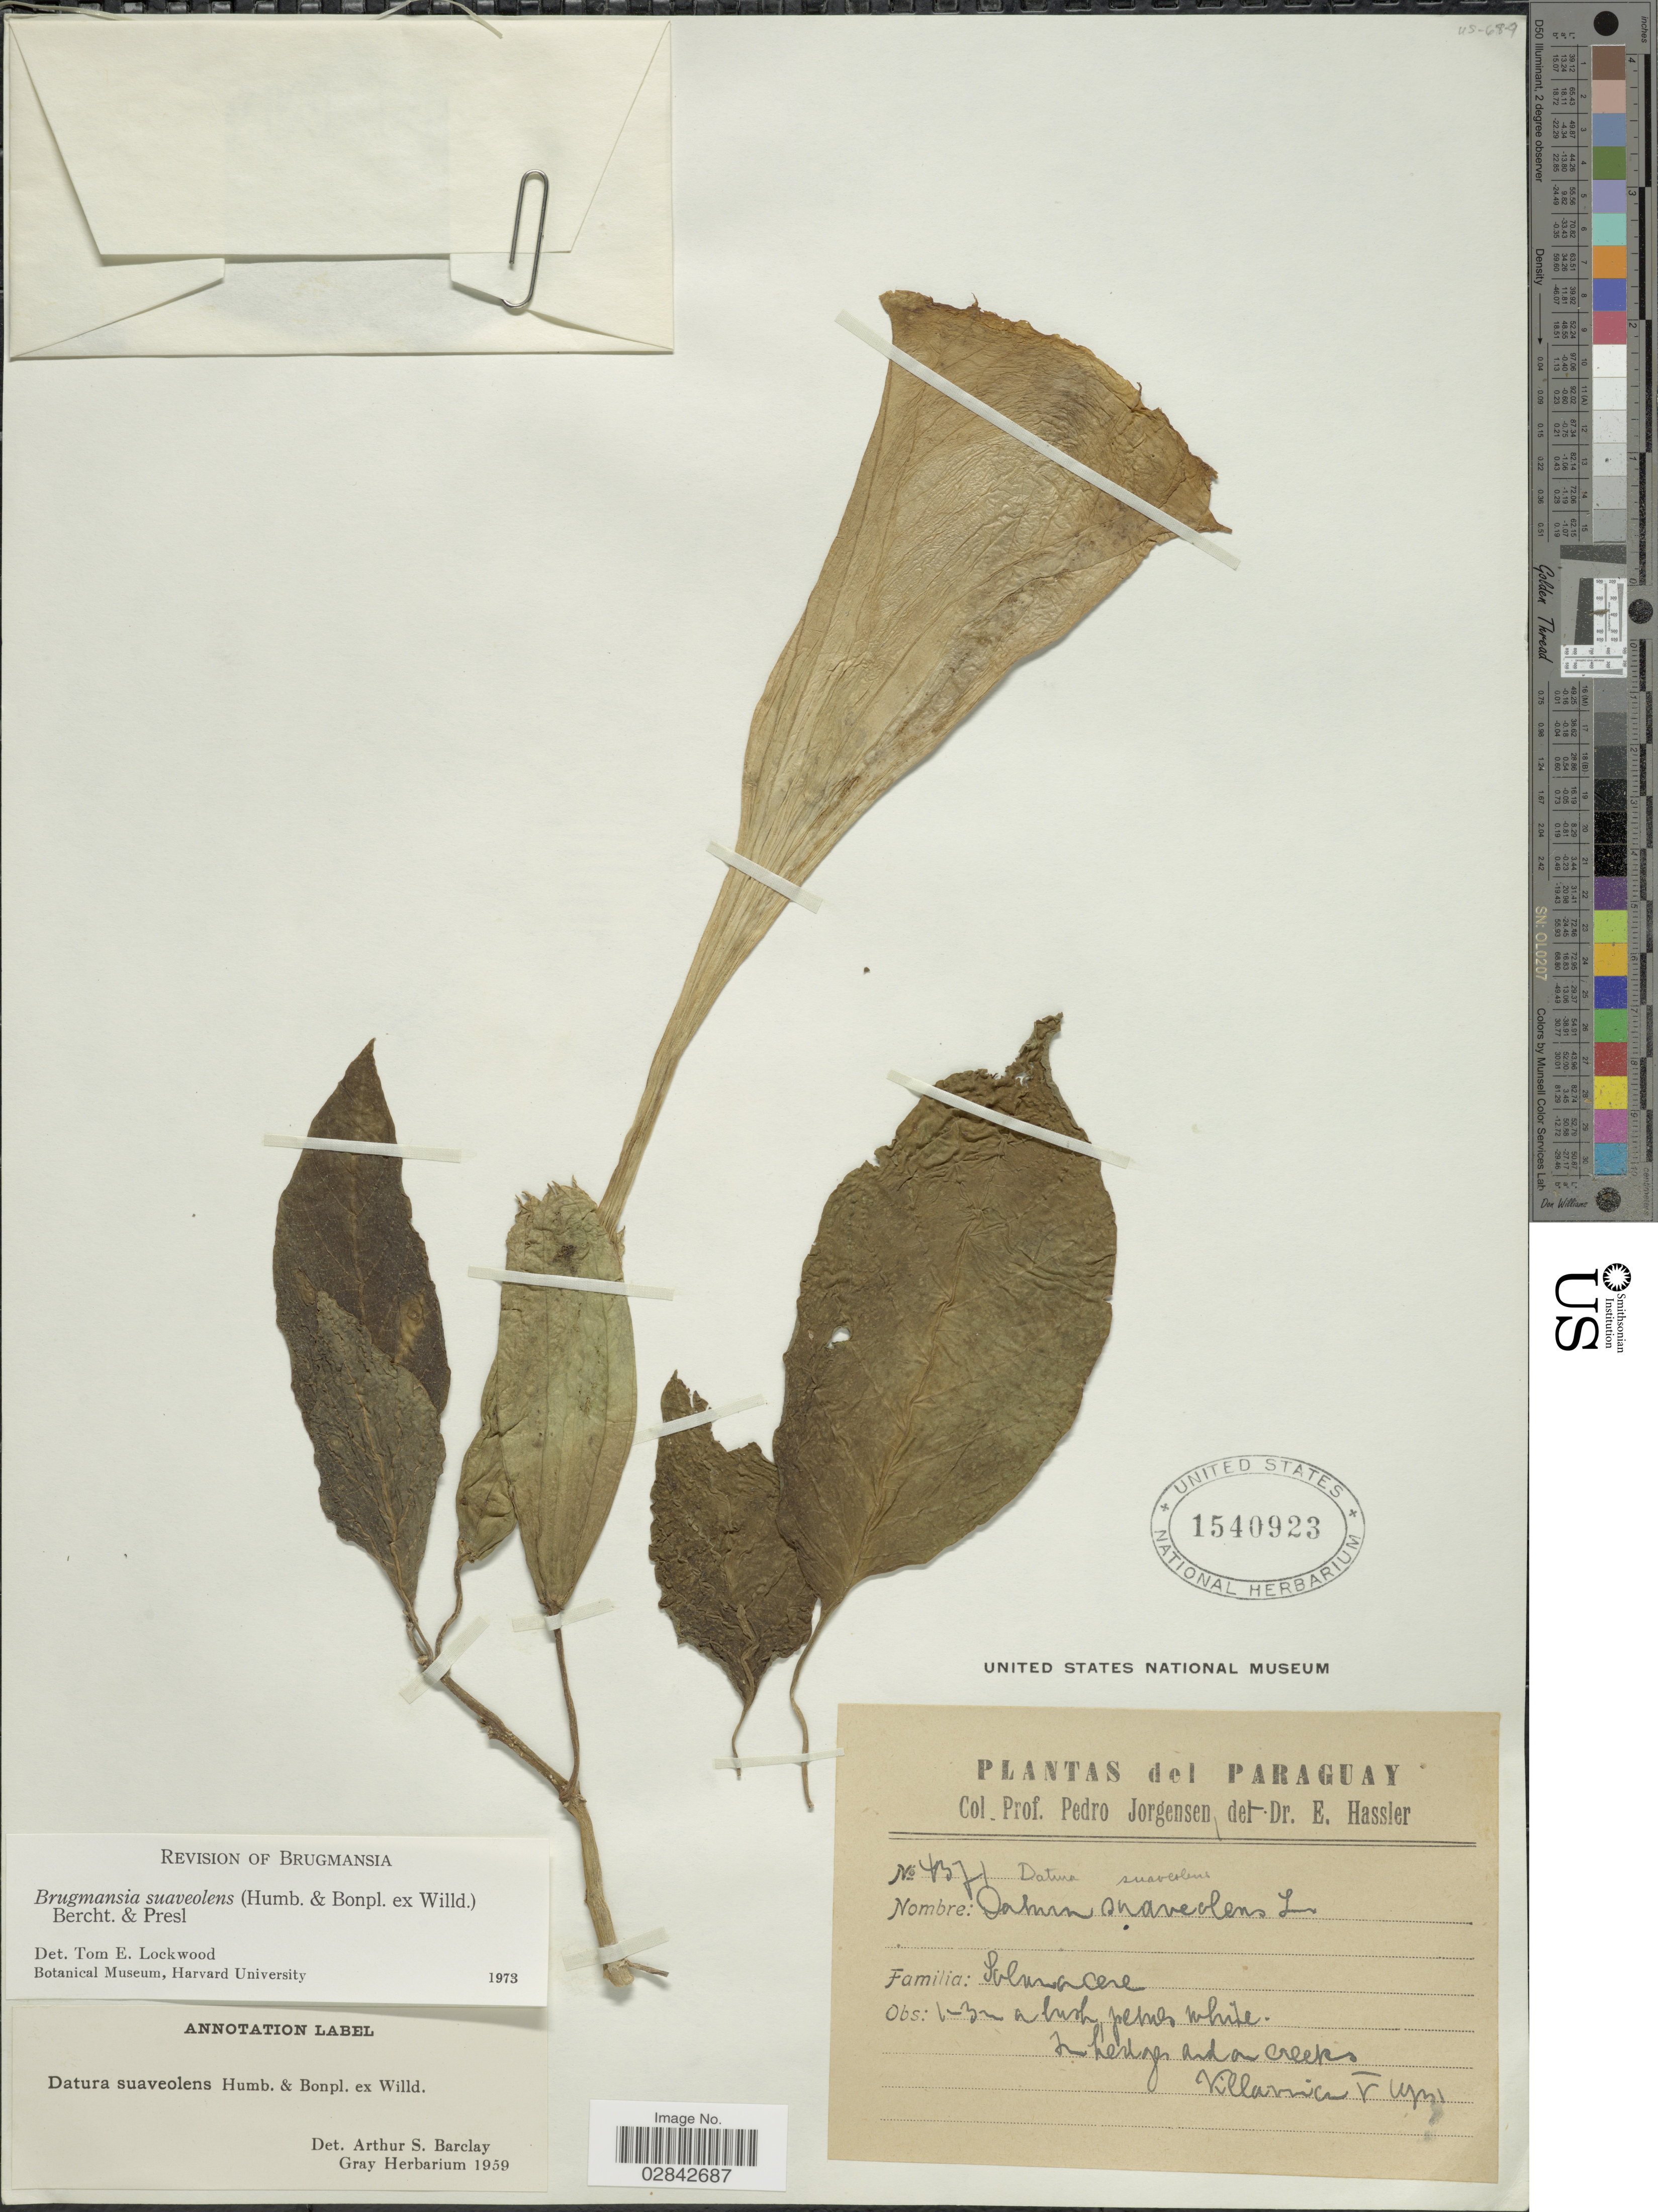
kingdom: Plantae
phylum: Tracheophyta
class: Magnoliopsida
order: Solanales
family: Solanaceae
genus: Brugmansia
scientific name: Brugmansia suaveolens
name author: (Humb. & Bonpl. ex Willd.) Brecht. & J. Presl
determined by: Lockwood, T. E.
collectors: P. Jörgensen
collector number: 4371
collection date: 1931-05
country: Paraguay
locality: In hedges and on creeks Villavinca.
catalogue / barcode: US 1540923